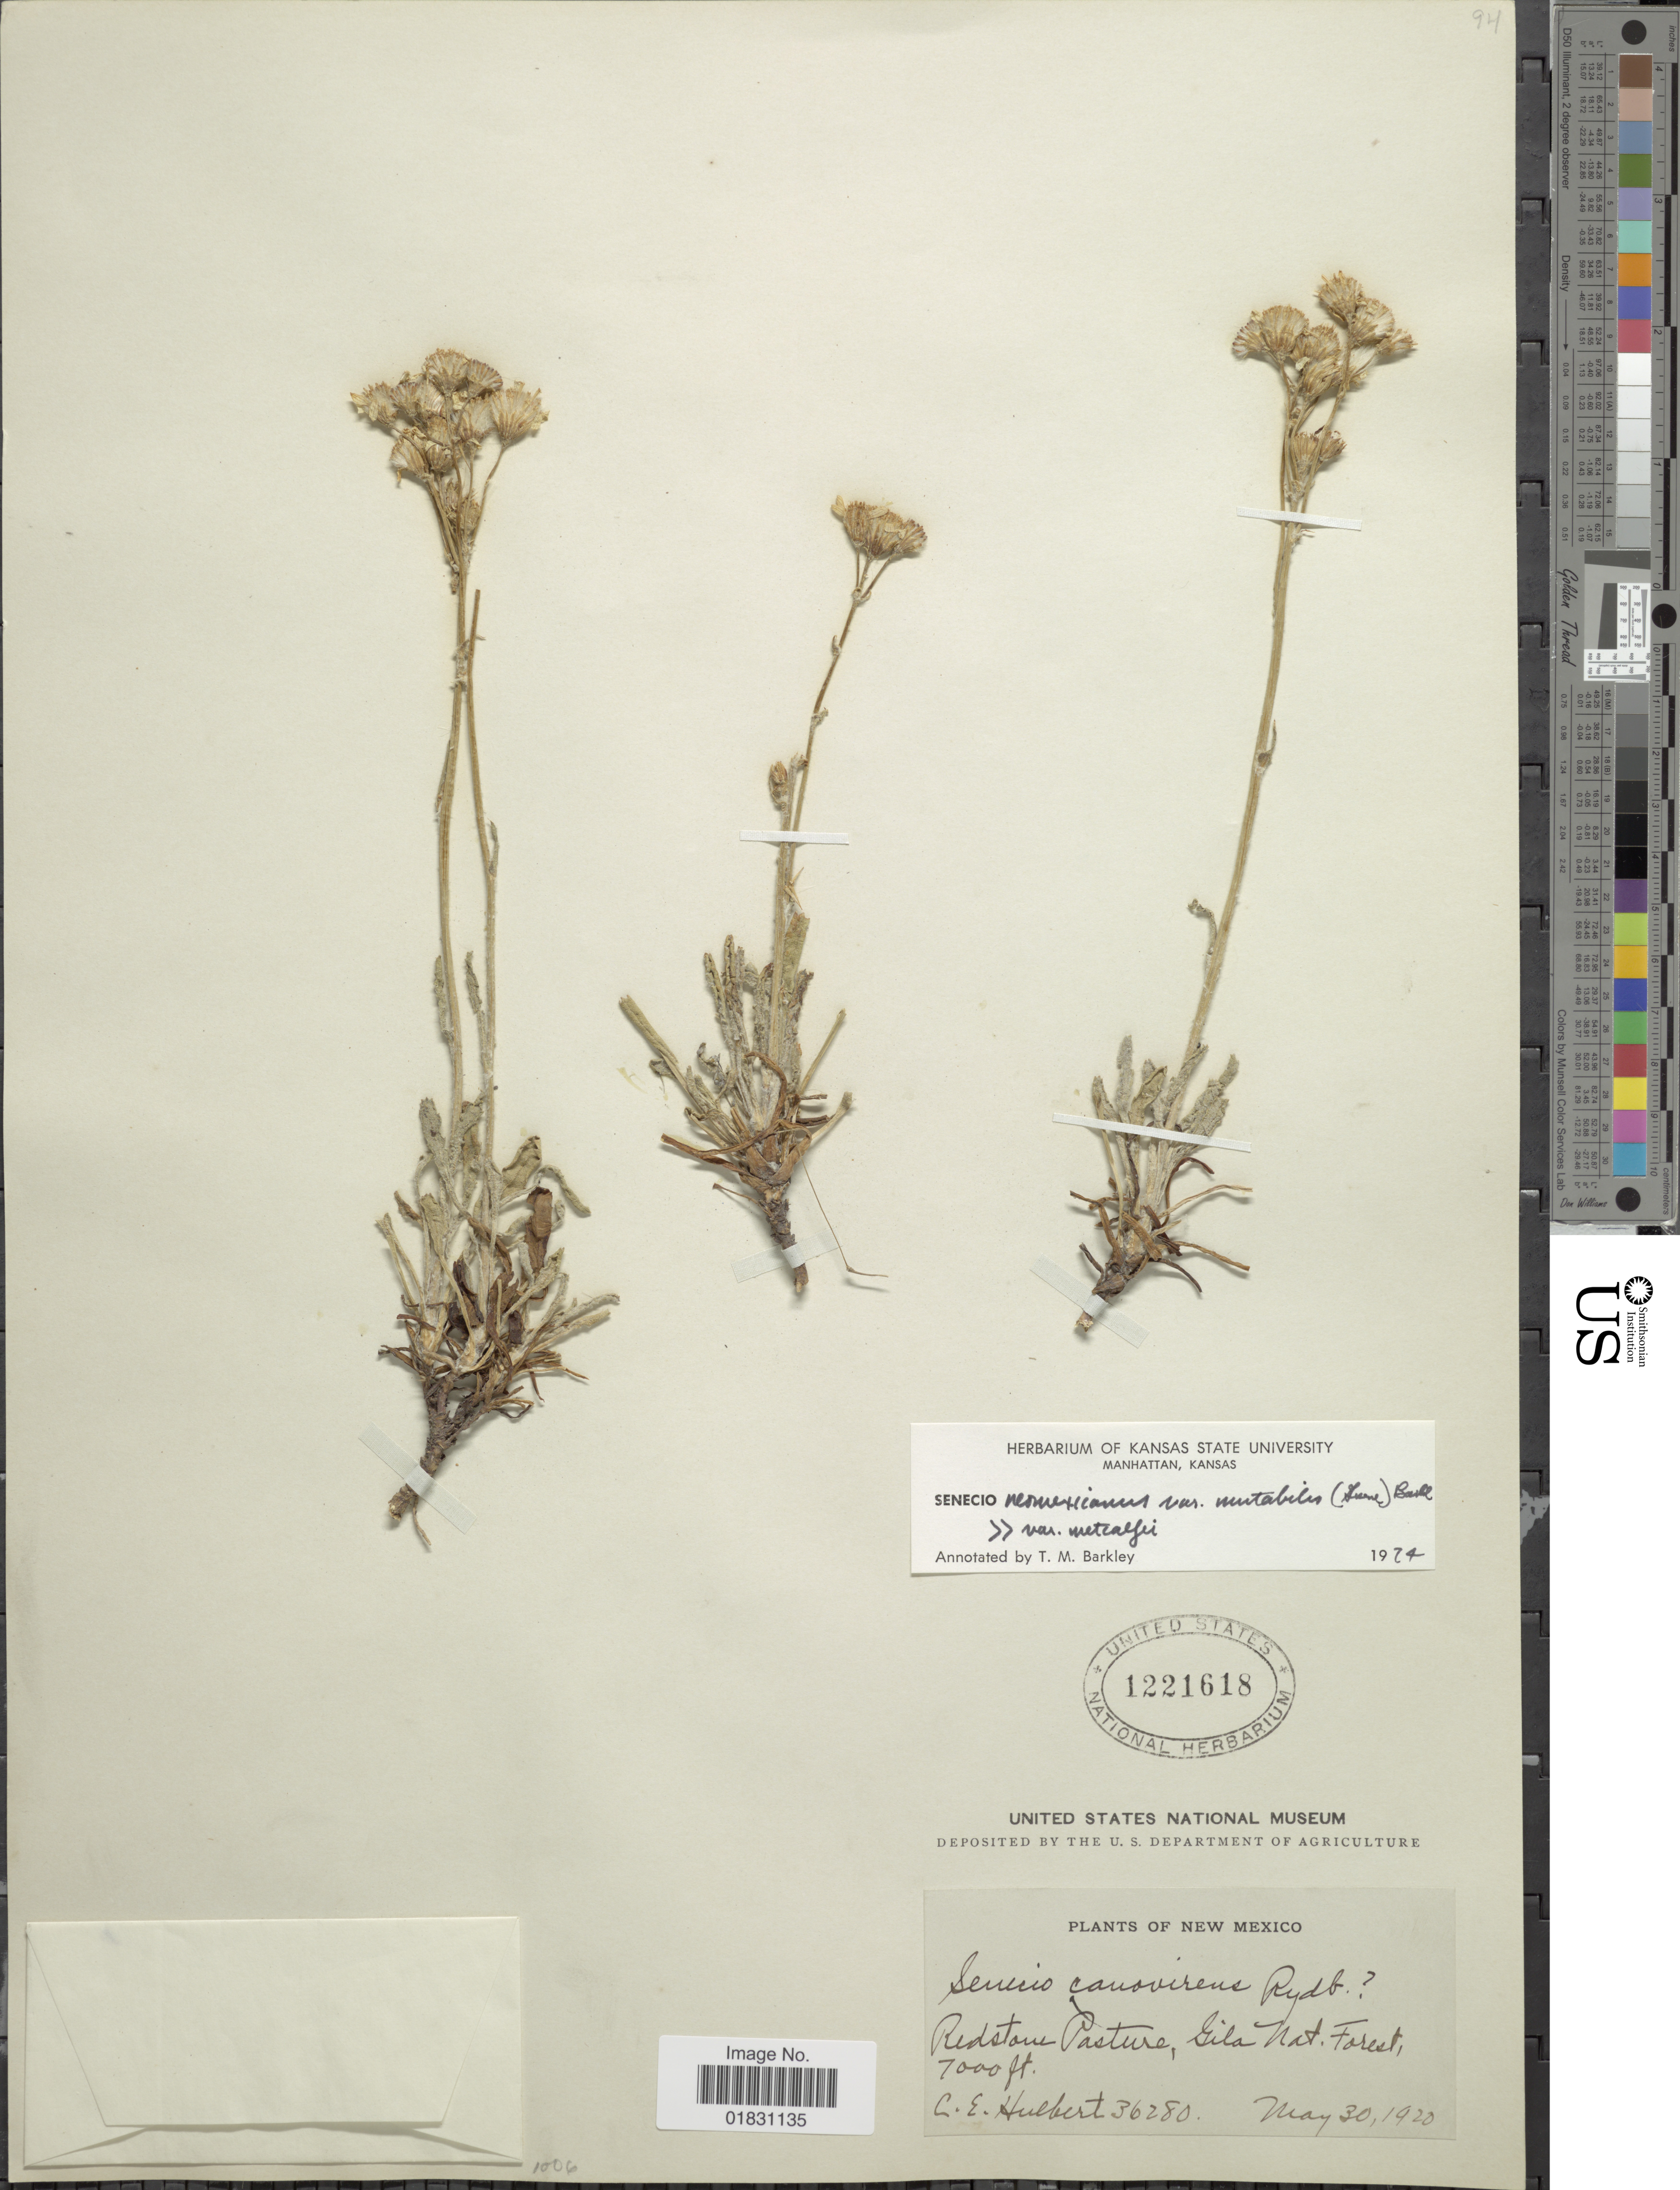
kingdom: Plantae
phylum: Tracheophyta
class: Magnoliopsida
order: Asterales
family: Asteraceae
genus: Packera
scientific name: Packera neomexicana var. mutabilis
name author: (Greene) W.A. Weber & Á. Löve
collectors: C. Hulbert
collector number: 36280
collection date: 1920-05-30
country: United States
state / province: New Mexico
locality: Redstone Pasture, Gila Nat. Forest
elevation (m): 2134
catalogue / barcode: US 1221618